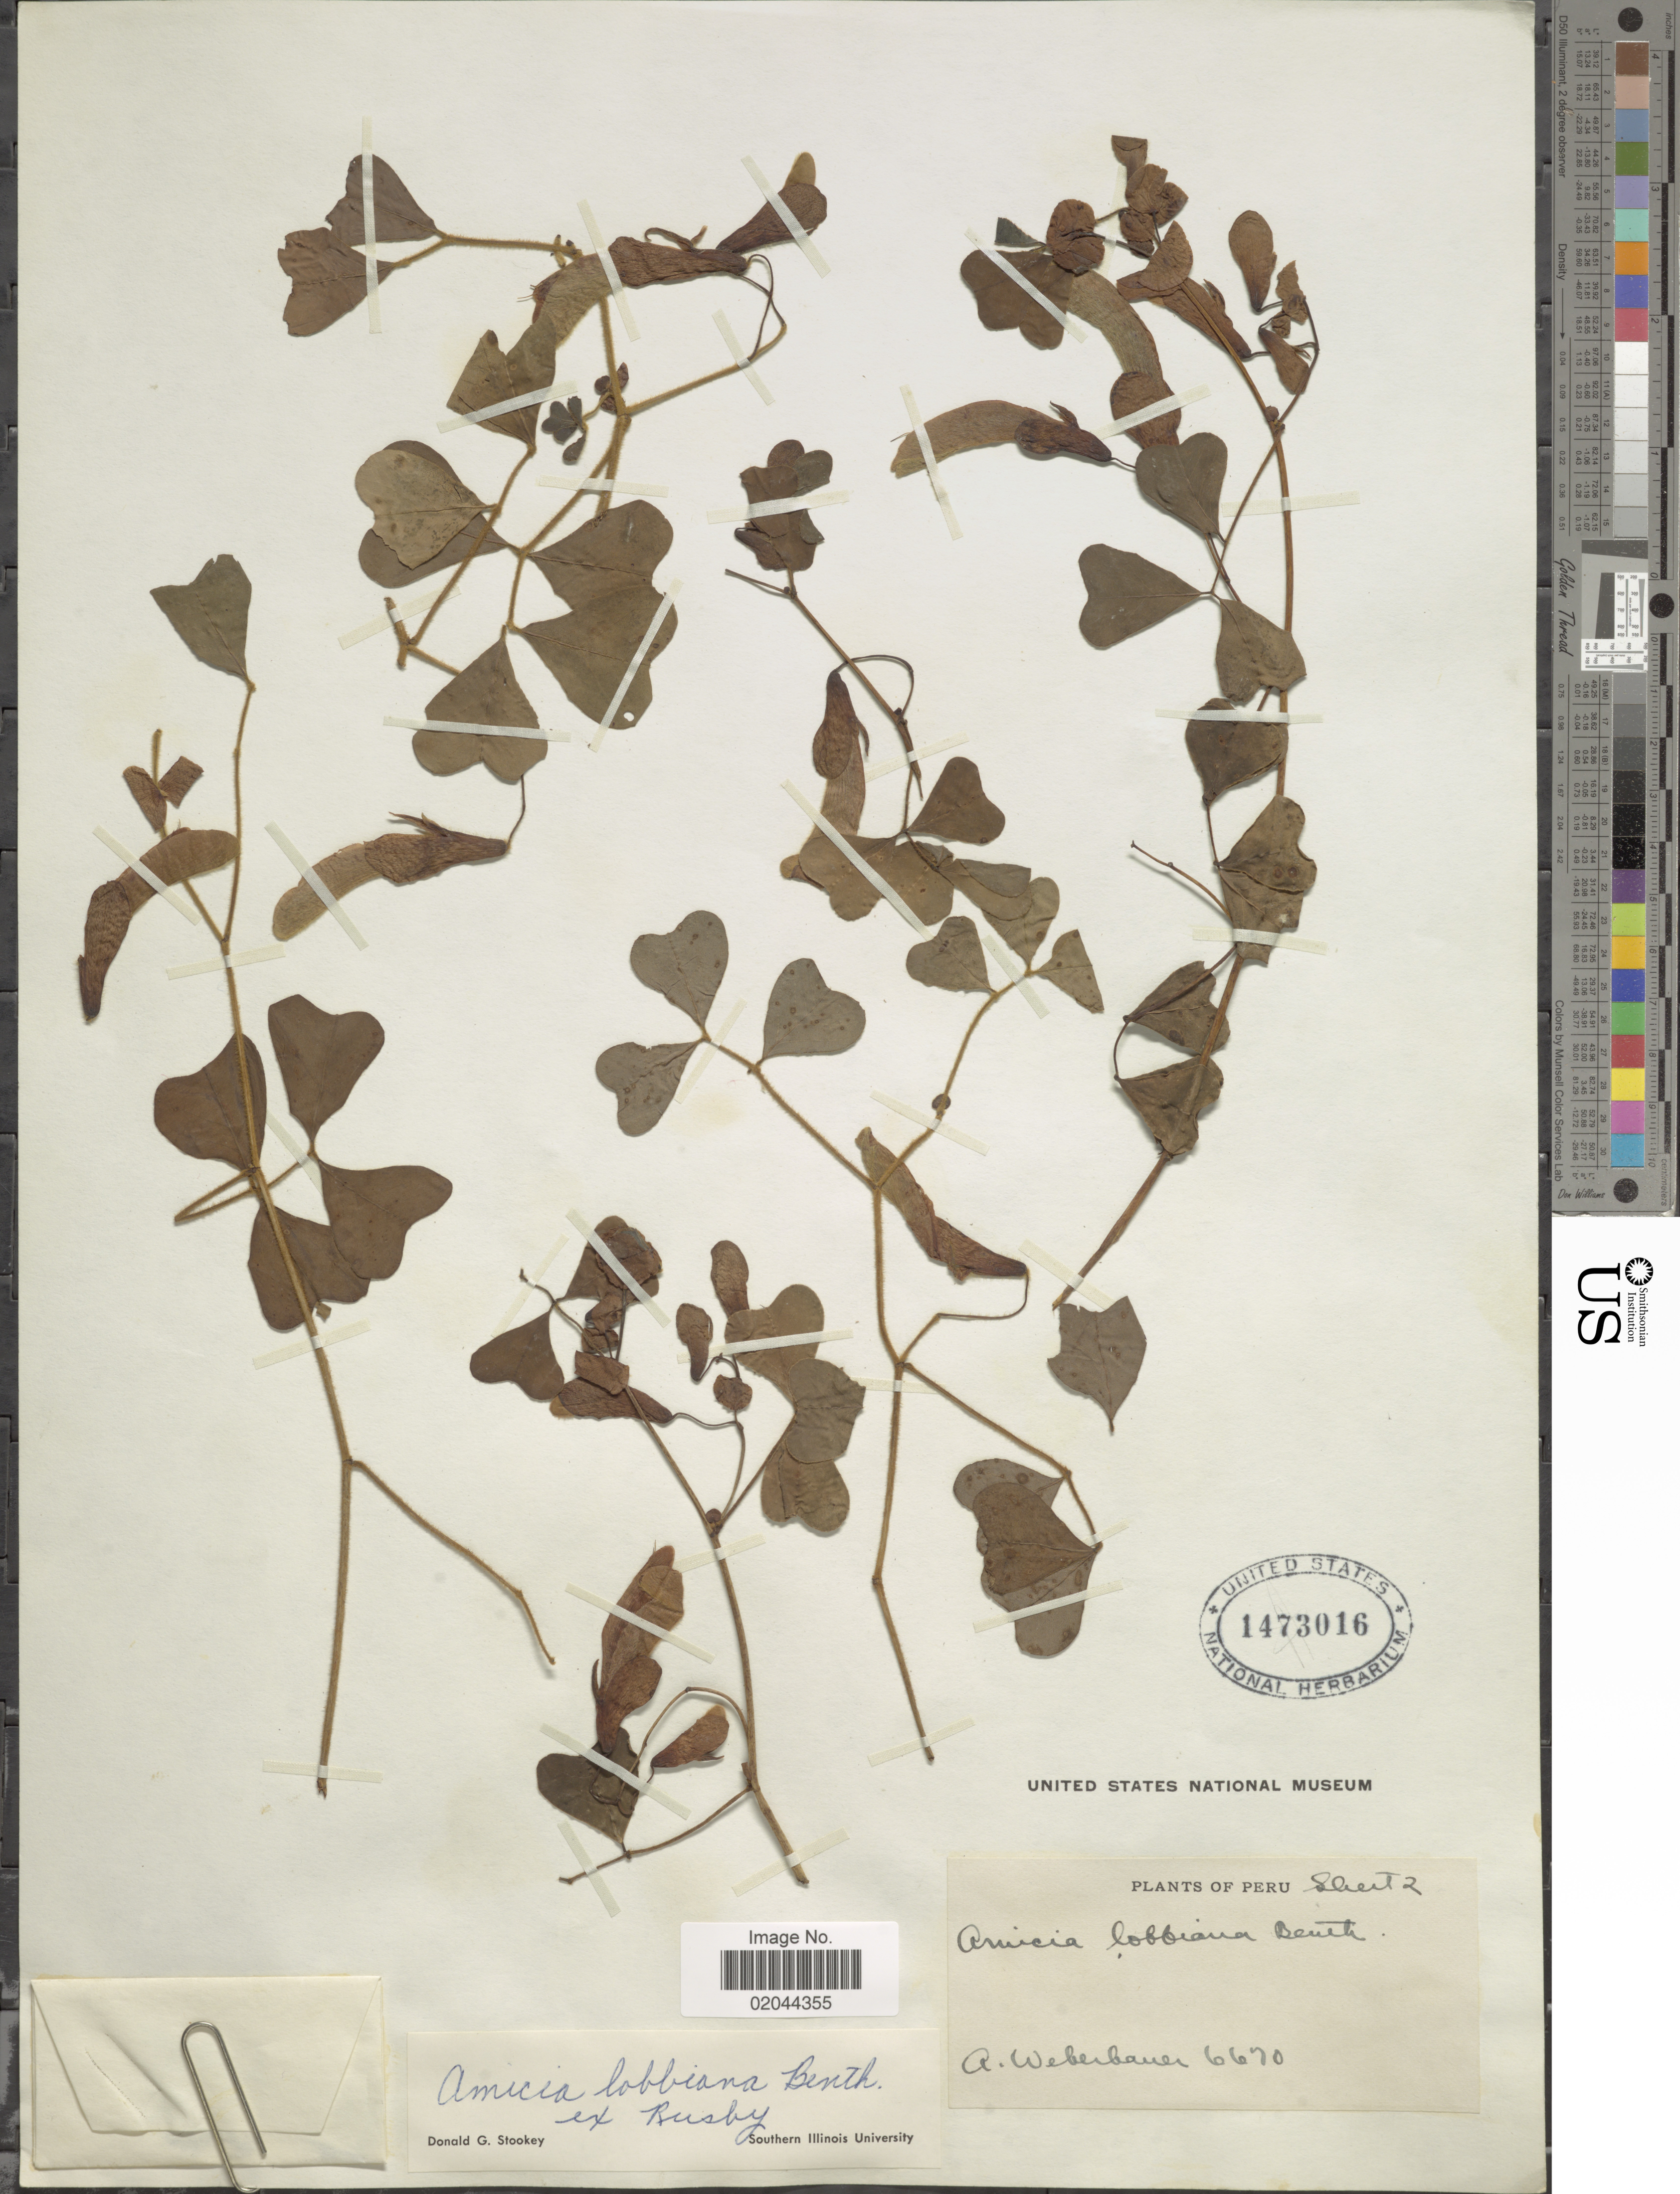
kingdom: Plantae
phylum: Tracheophyta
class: Magnoliopsida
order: Fabales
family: Fabaceae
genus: Amicia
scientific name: Amicia lobbiana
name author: Benth. ex Rusby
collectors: A. Weberbauer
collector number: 6670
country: Peru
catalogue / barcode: US 1473016